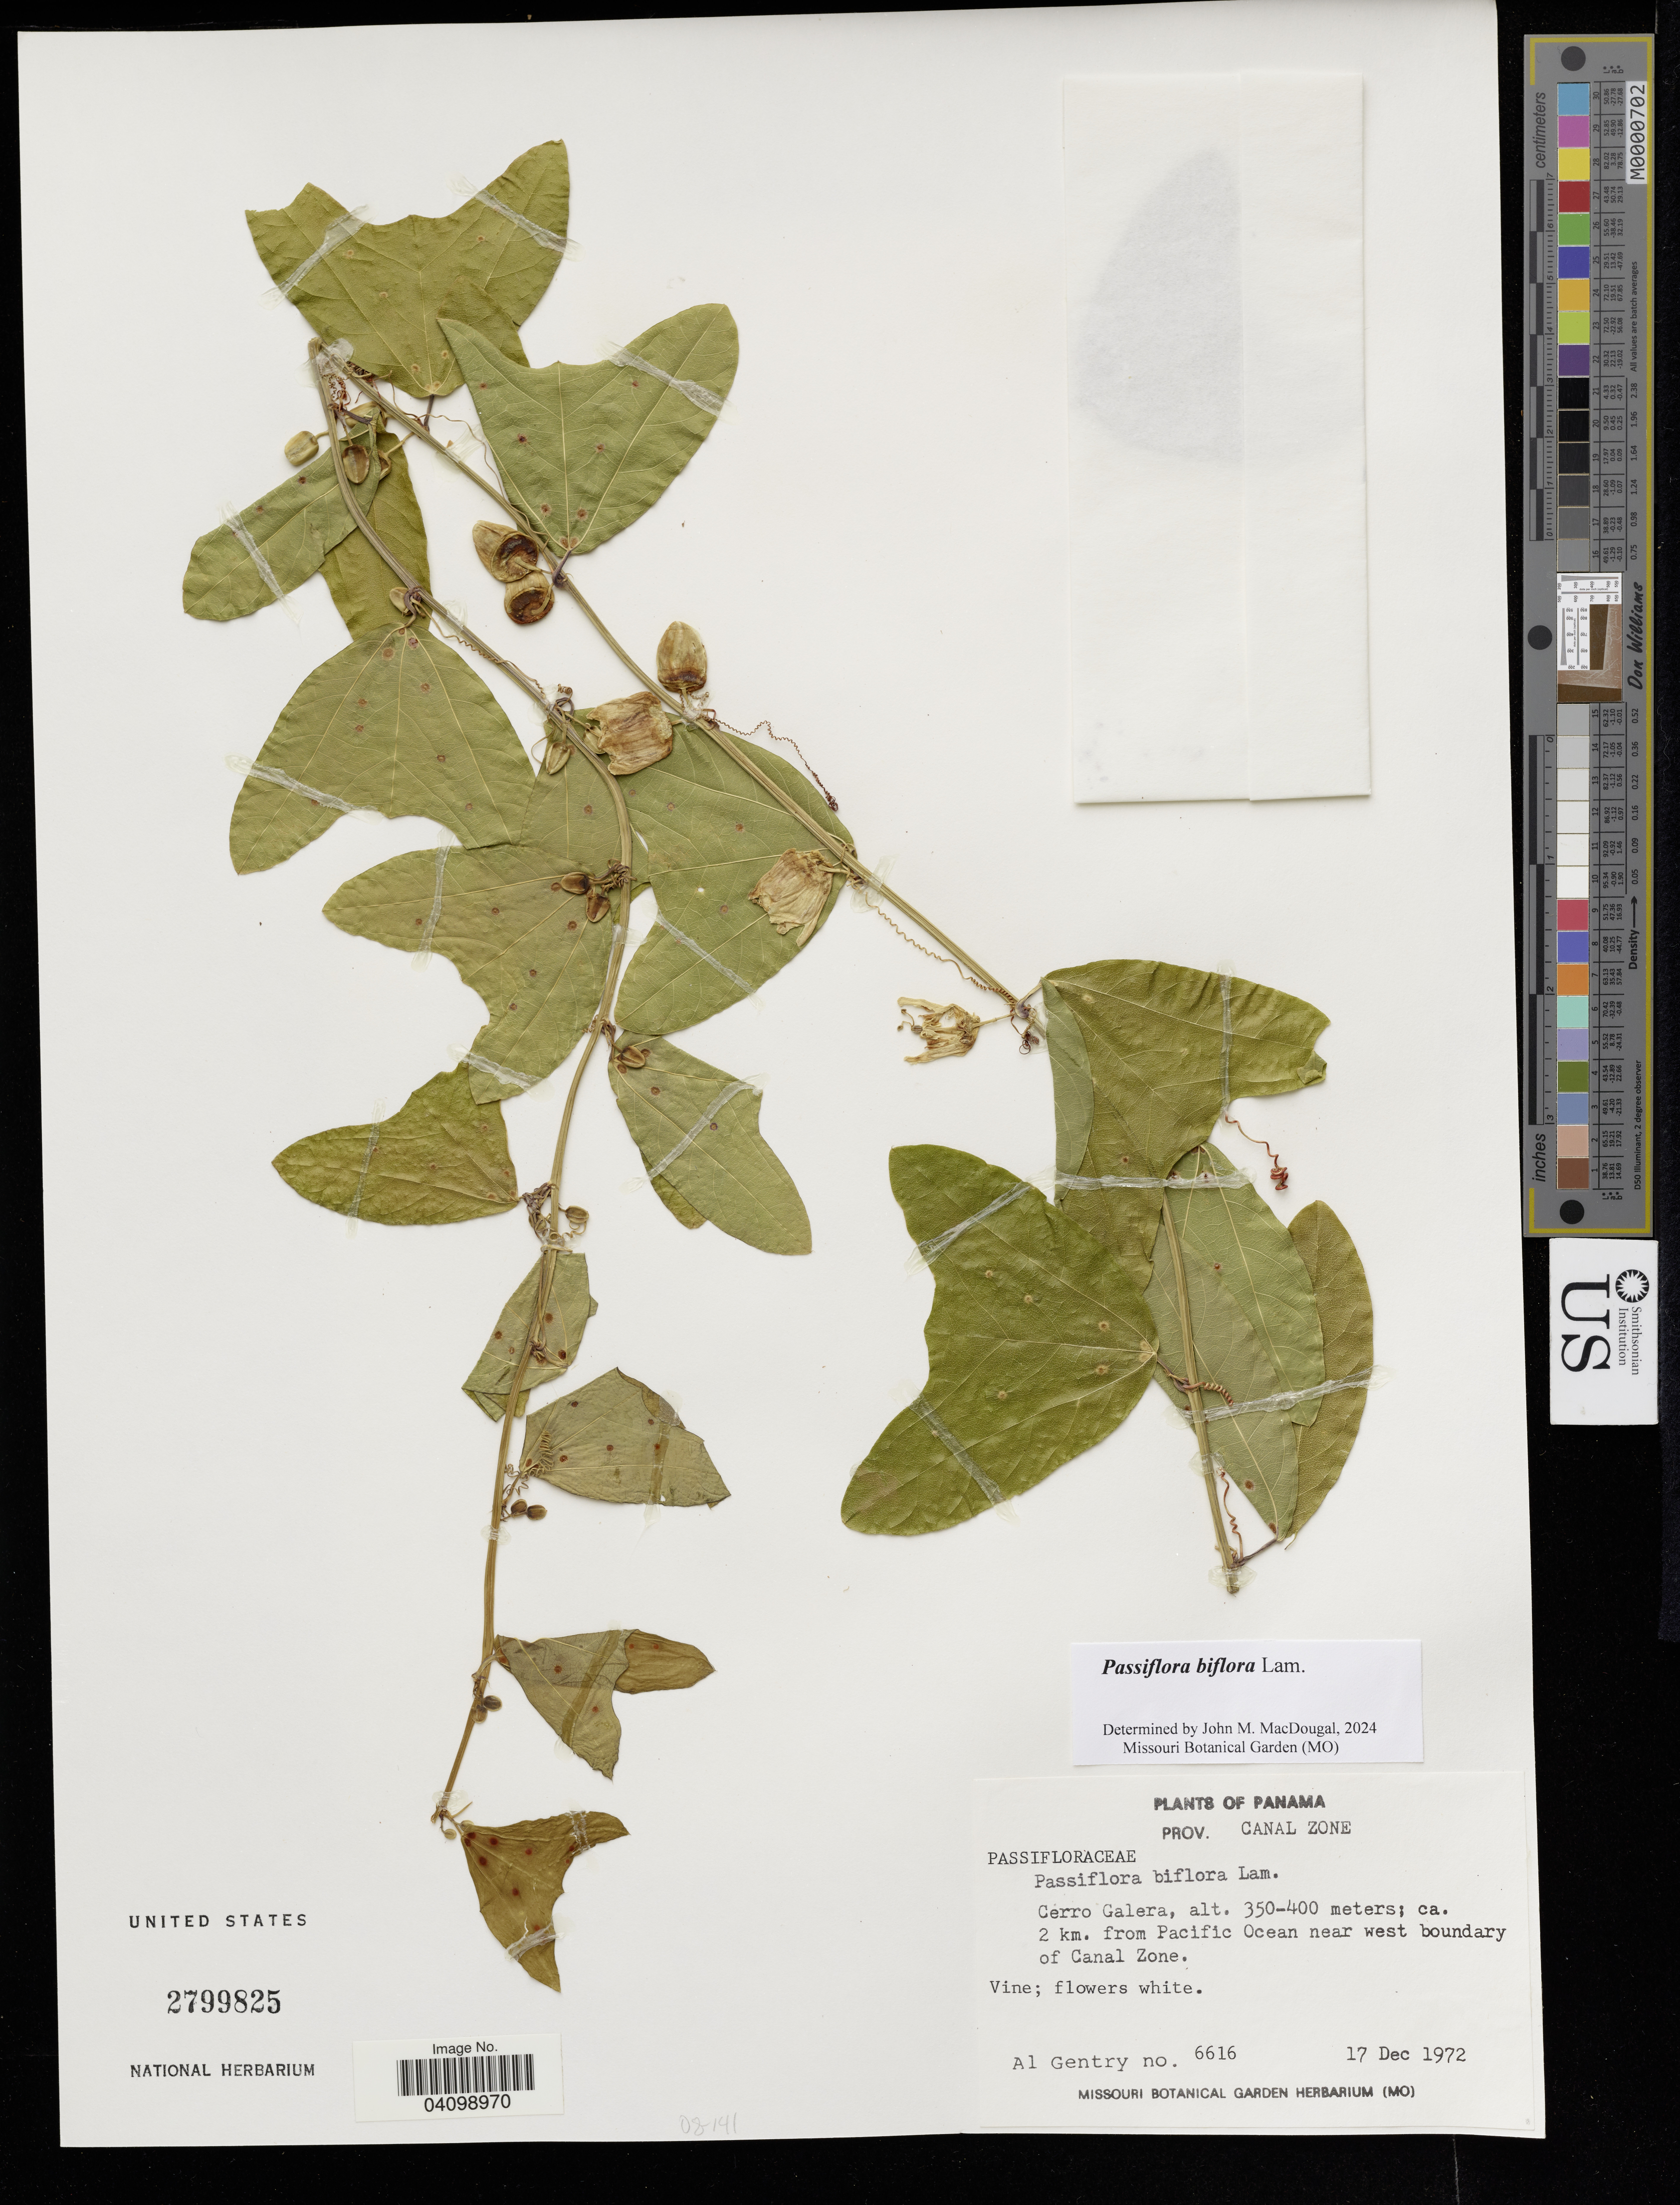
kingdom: Plantae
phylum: Tracheophyta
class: Magnoliopsida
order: Malpighiales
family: Passifloraceae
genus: Passiflora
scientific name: Passiflora biflora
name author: Lam.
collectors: A. Gentry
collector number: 6616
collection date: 1972-12-17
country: Panama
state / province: Panamá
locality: Cerro Galera, ca. 2 km. from Pacific Ocean near west boundary of Canal Zone.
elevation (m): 350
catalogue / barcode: US 2799825